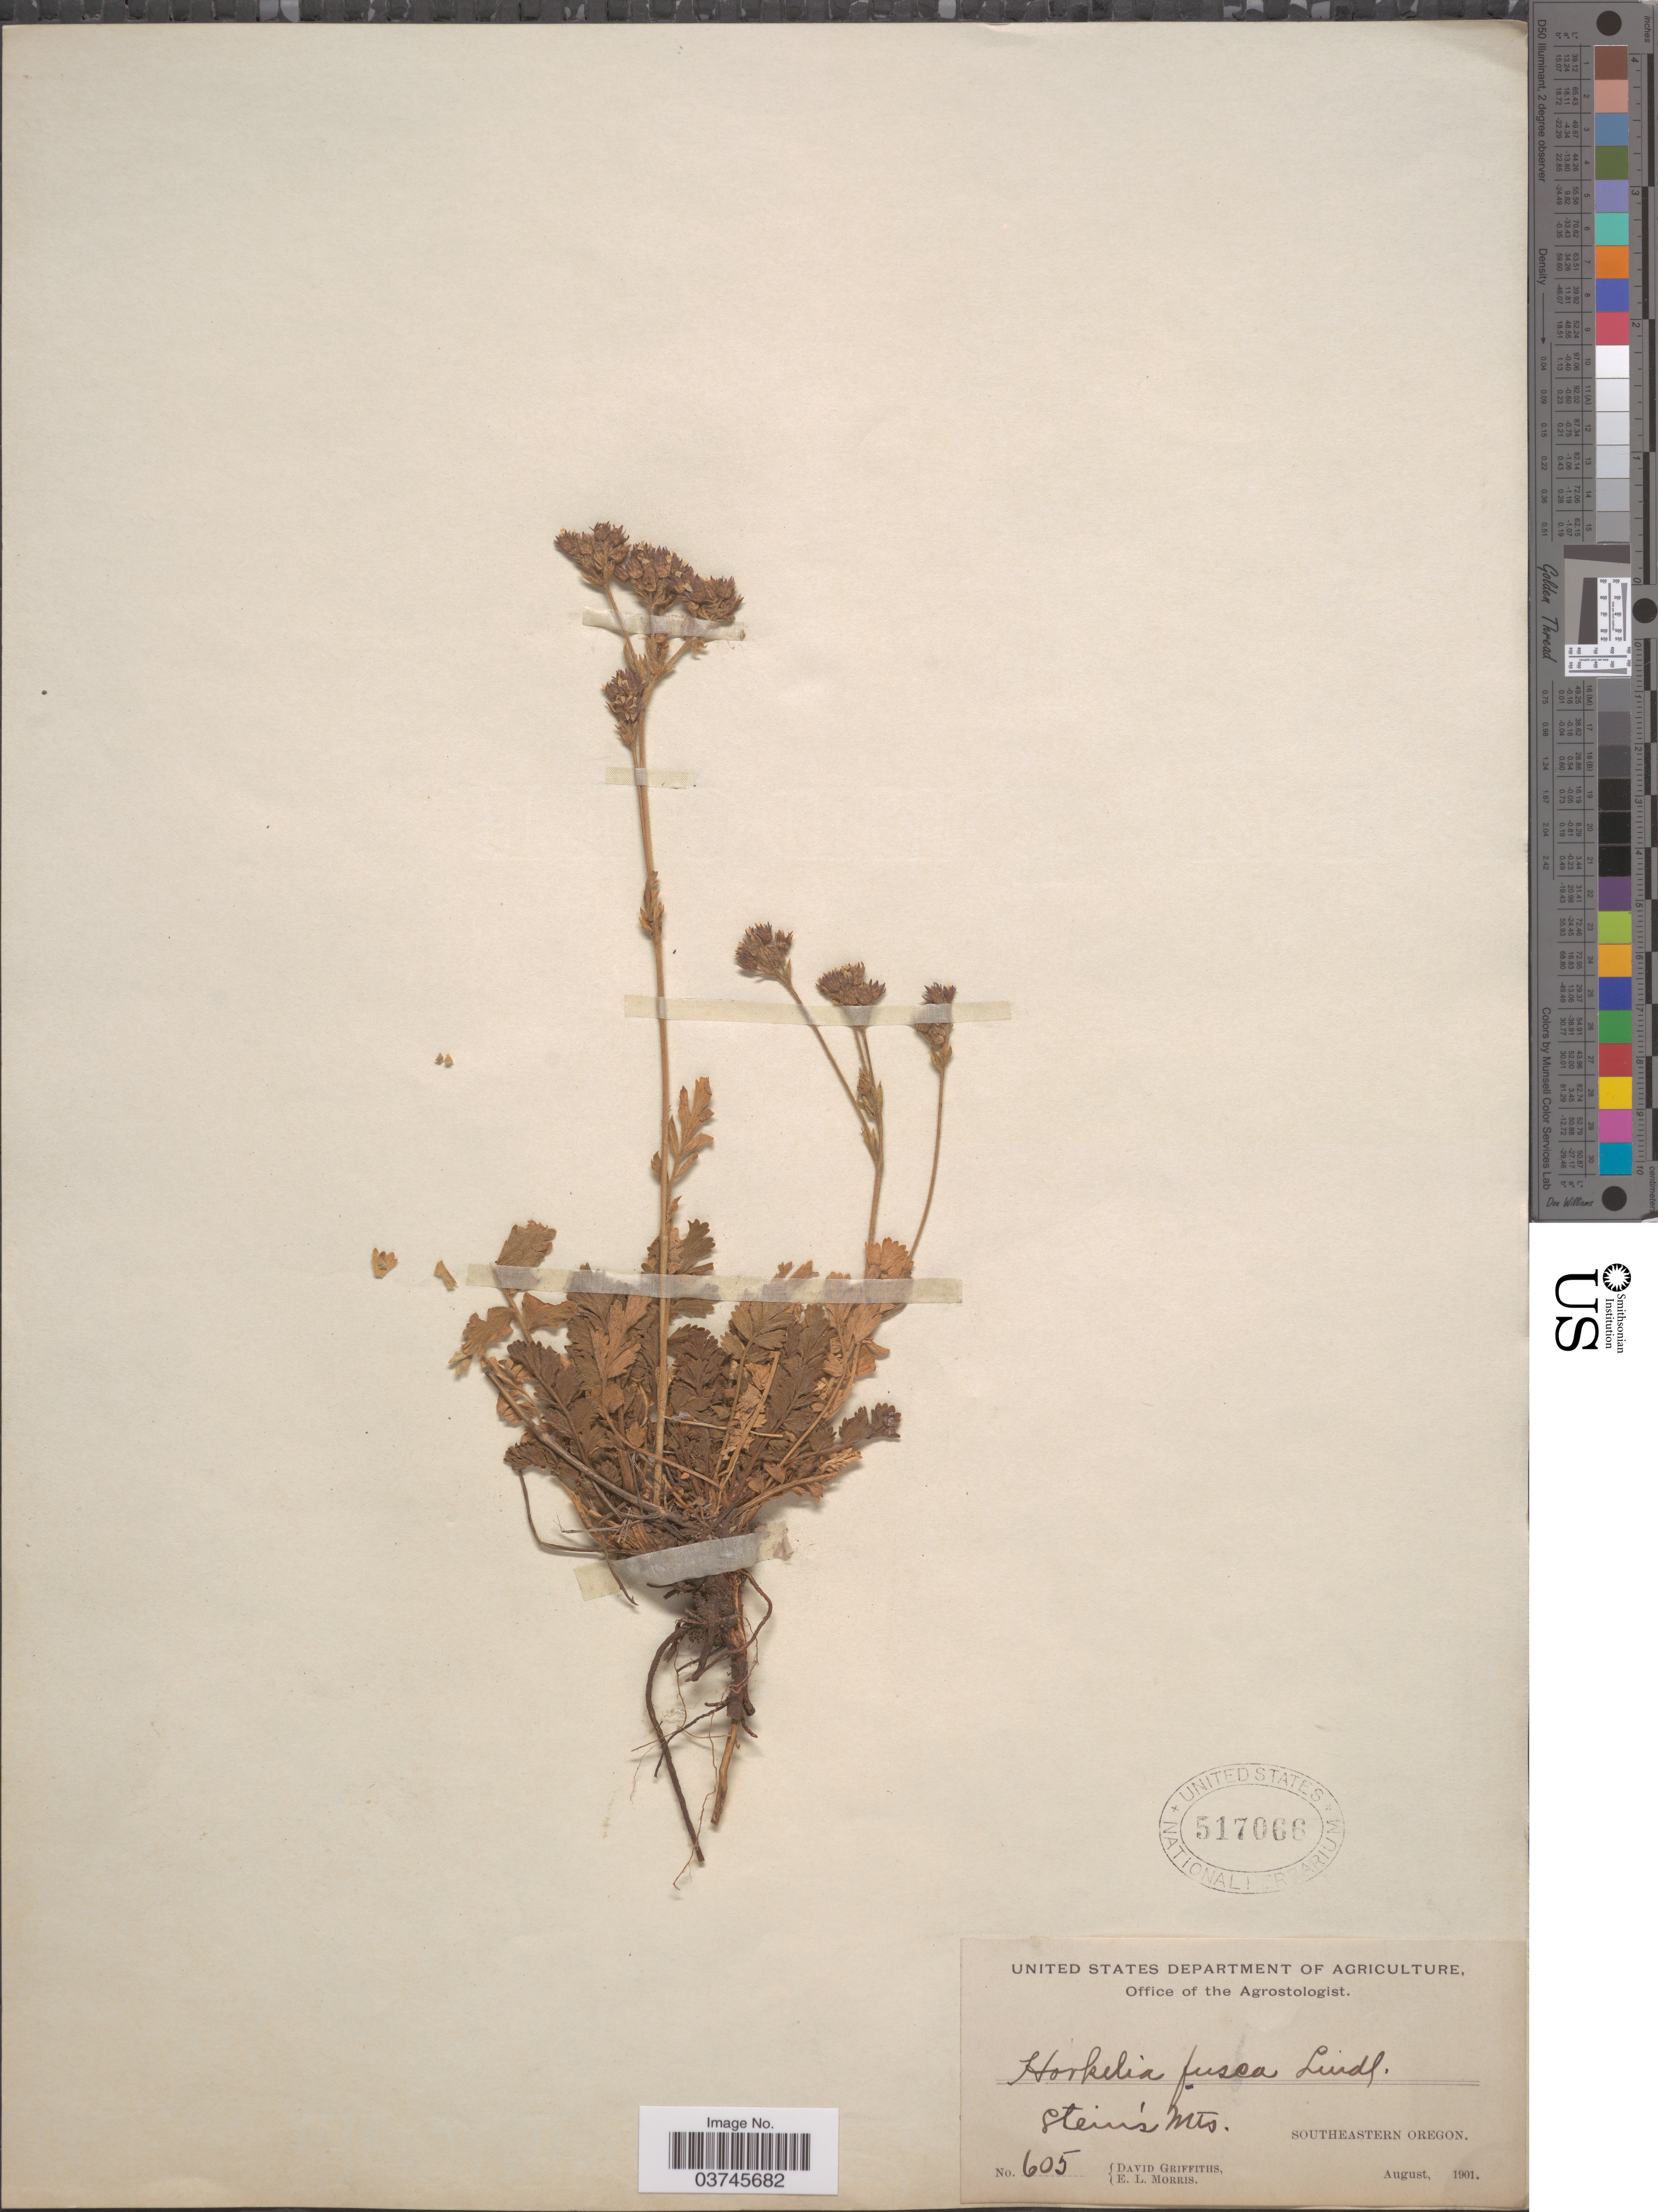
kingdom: Plantae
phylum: Tracheophyta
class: Magnoliopsida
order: Rosales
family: Rosaceae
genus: Potentilla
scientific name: Potentilla douglasii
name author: Greene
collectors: D. Griffiths & E. Morris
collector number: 605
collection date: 1901-08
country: United States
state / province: Oregon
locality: Stein's Mts. Southeastern Oregon.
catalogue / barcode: US 517066